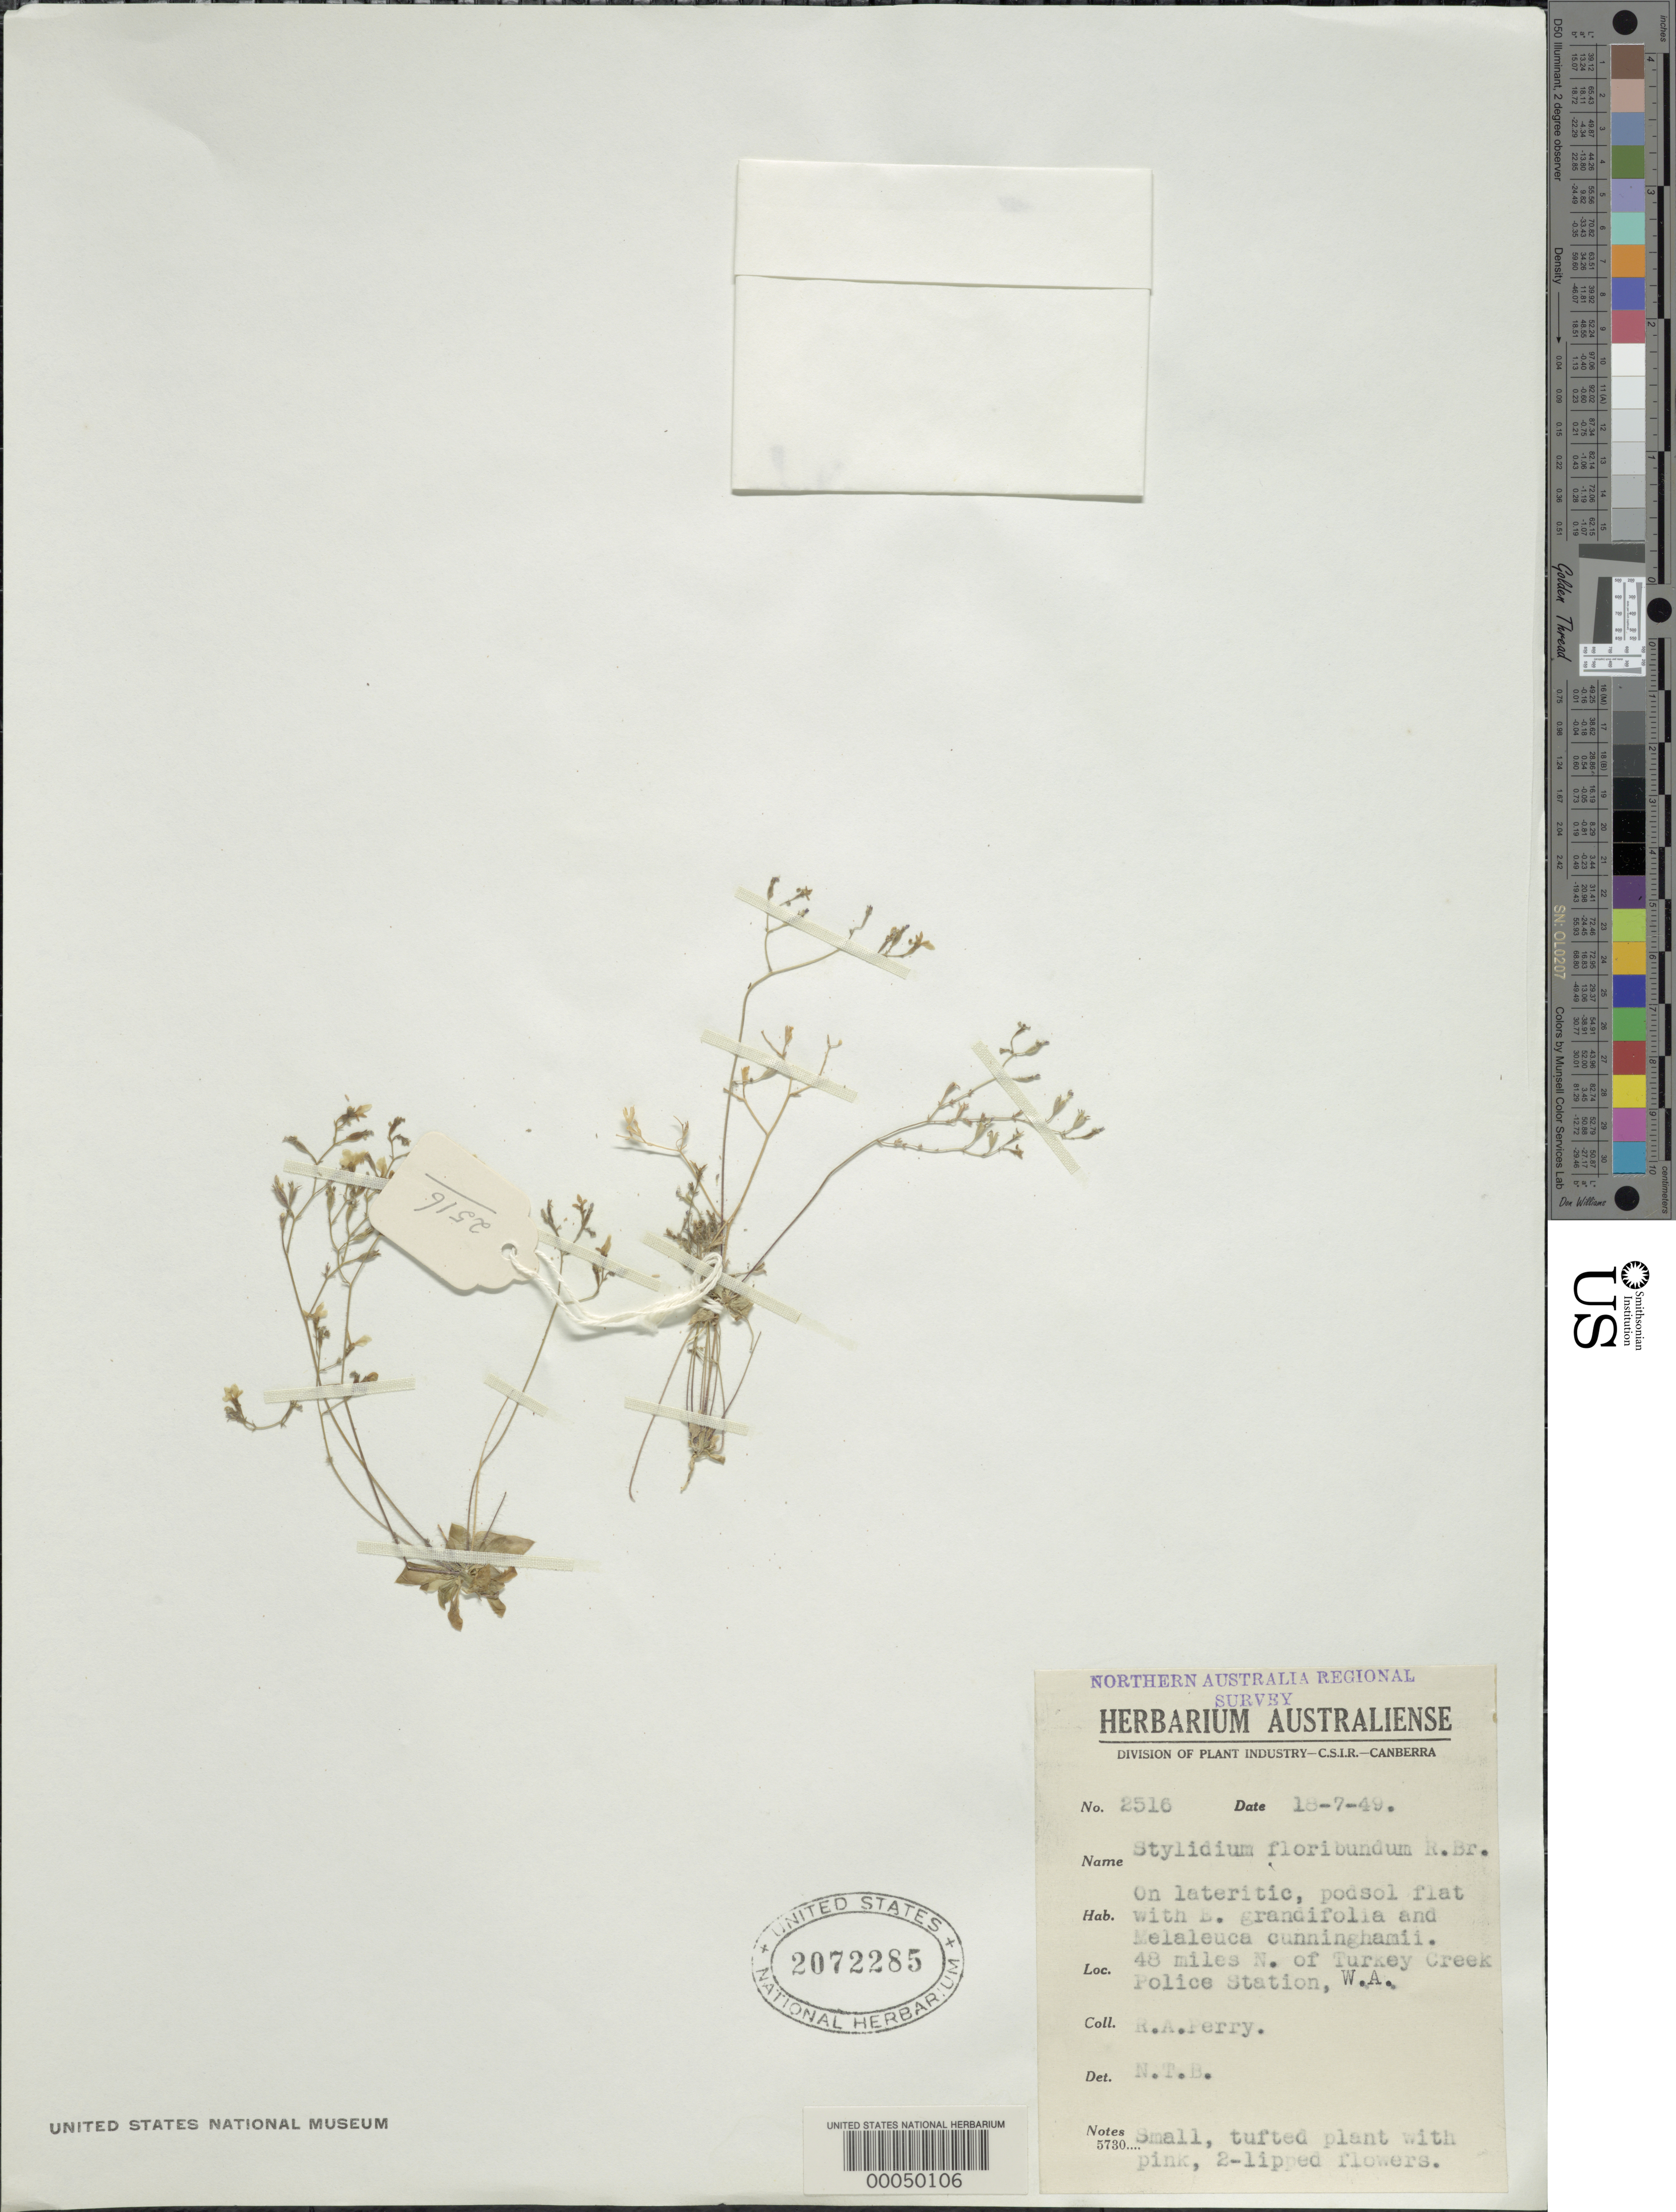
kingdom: Plantae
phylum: Tracheophyta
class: Magnoliopsida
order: Asterales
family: Stylidiaceae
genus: Stylidium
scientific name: Stylidium floribundum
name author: R. Br.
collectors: Perry, R. A.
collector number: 2516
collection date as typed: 18 Jul 1949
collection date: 1949-07-18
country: Australia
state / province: Western Australia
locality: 48 miles n of turkey creek police station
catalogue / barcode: US 2072285